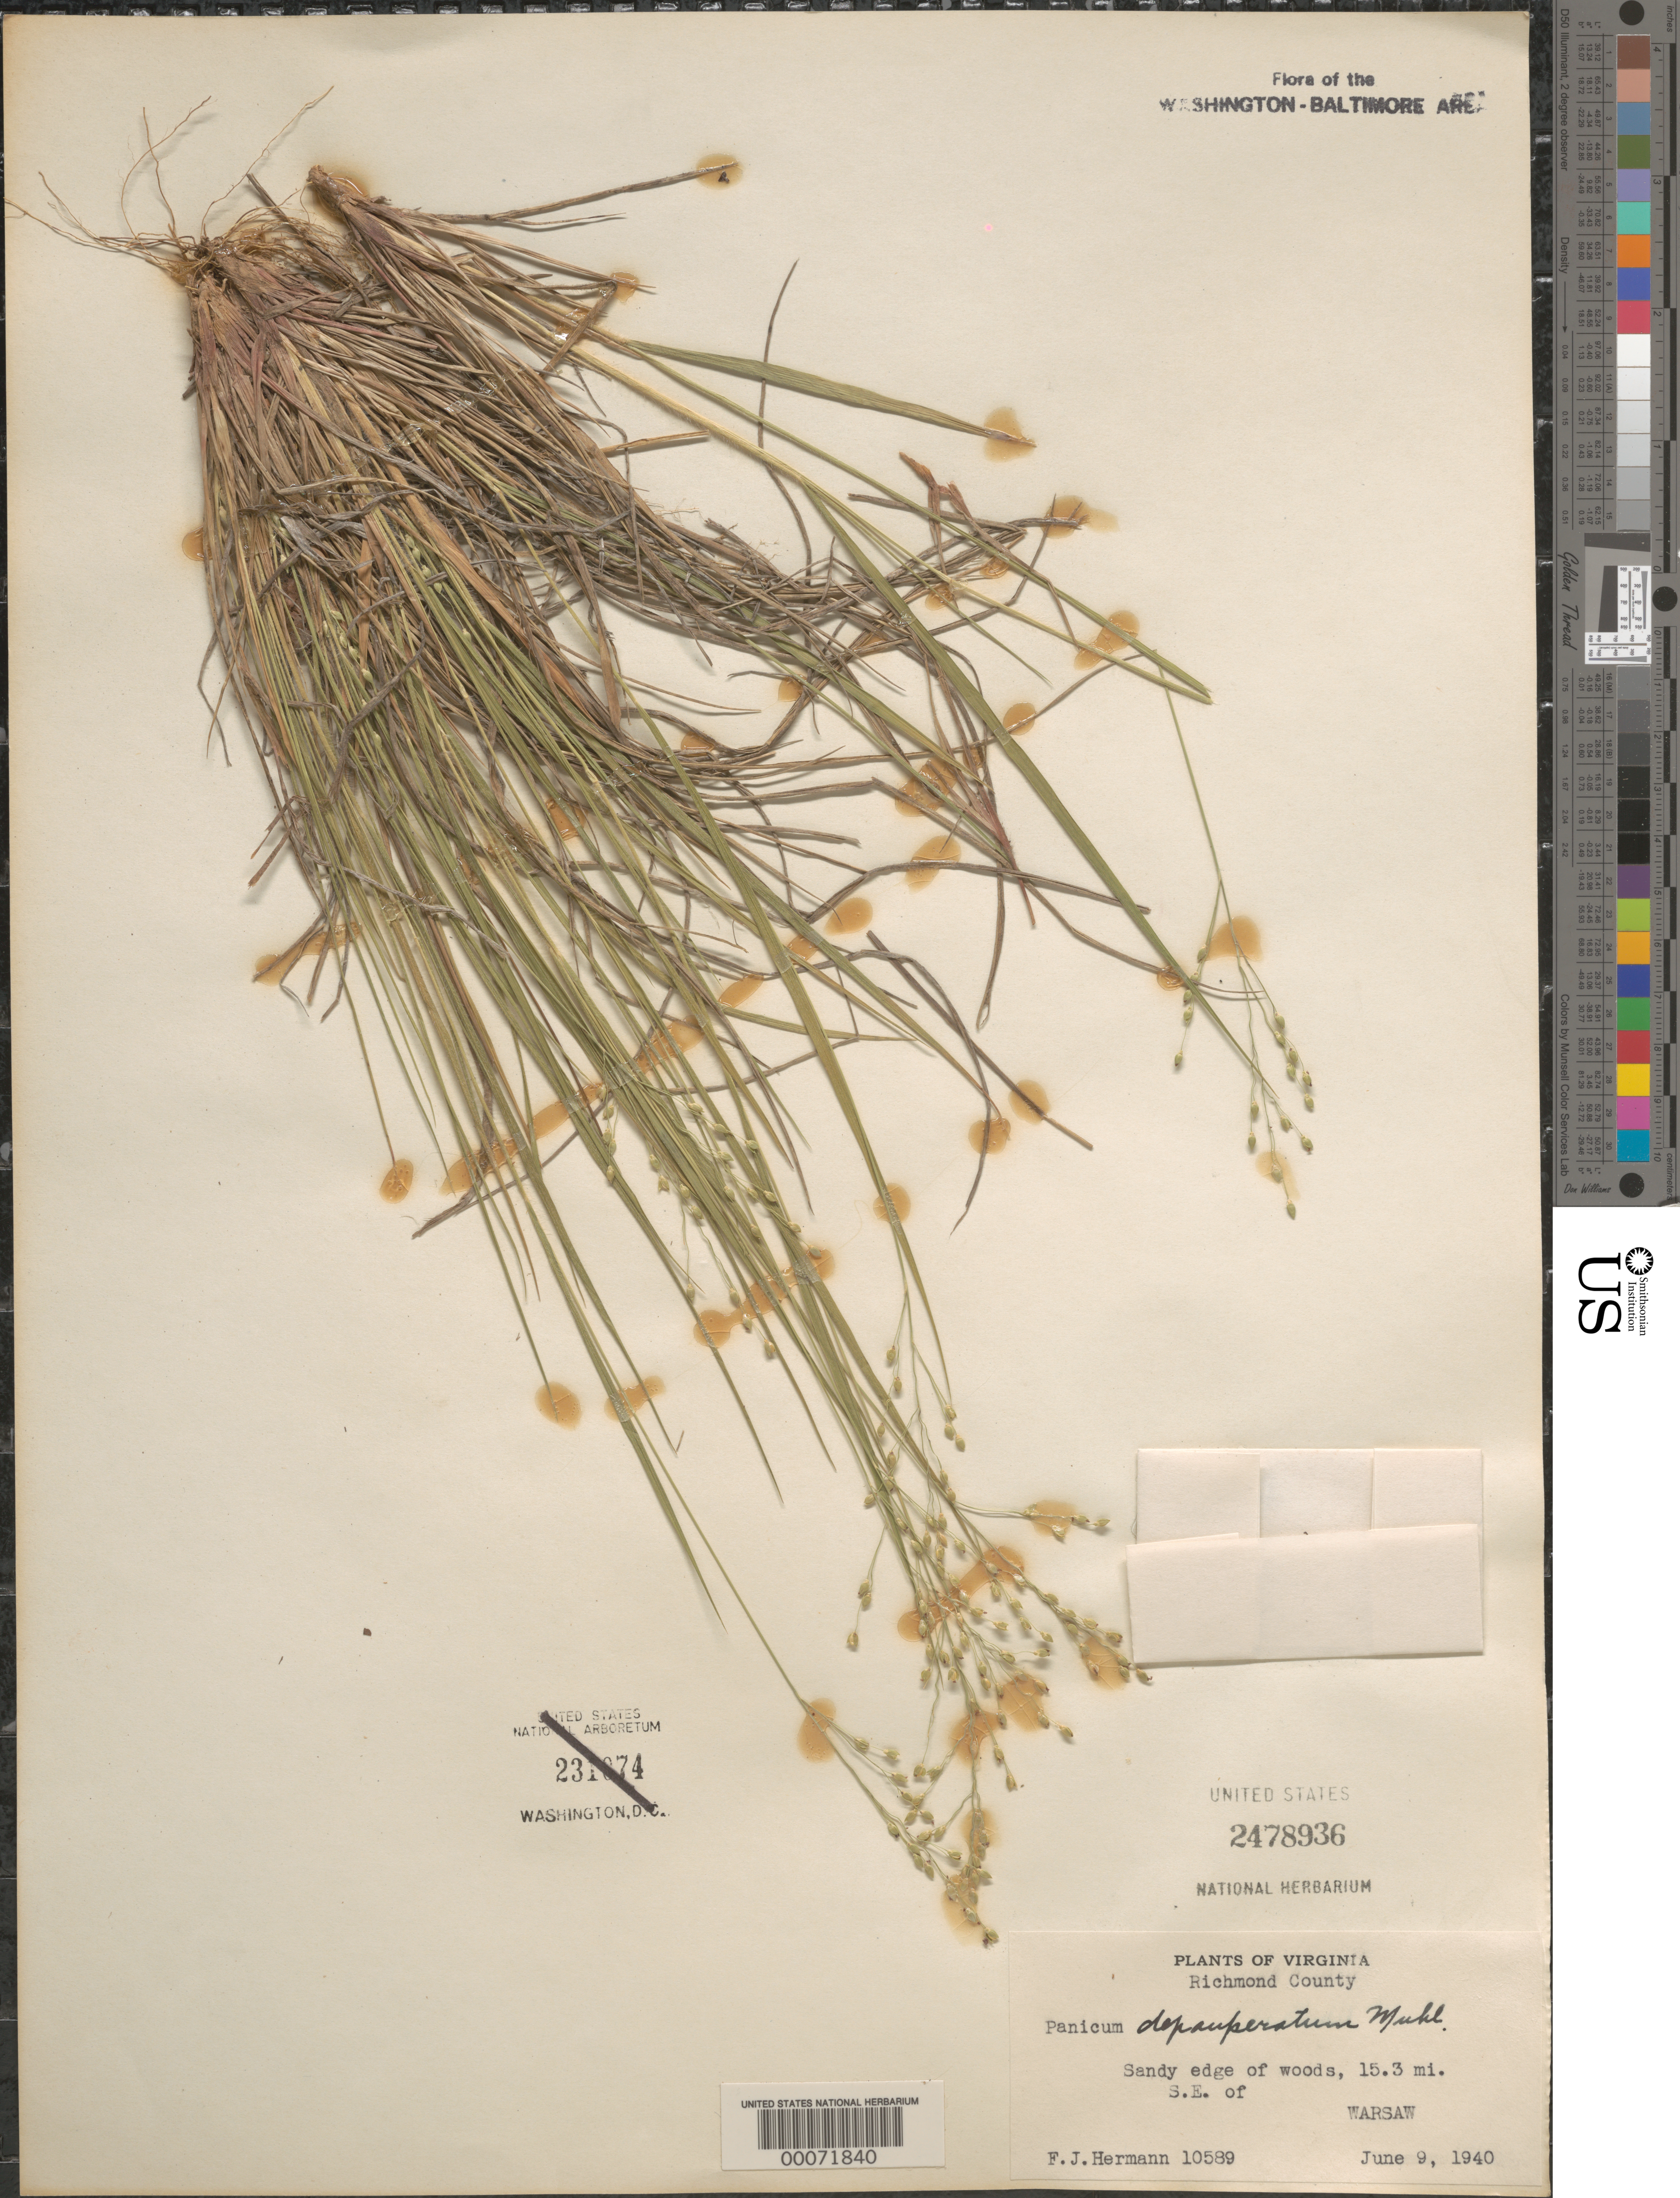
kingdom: Plantae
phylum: Tracheophyta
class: Liliopsida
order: Poales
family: Poaceae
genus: Dichanthelium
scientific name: Dichanthelium depauperatum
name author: (Muhl.) Gould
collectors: F. J. Hermann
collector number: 10589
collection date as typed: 09 Jun 1940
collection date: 1940-06-09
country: United States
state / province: Virginia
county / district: Richmond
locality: SE of Warsaw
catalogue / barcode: US 2478936